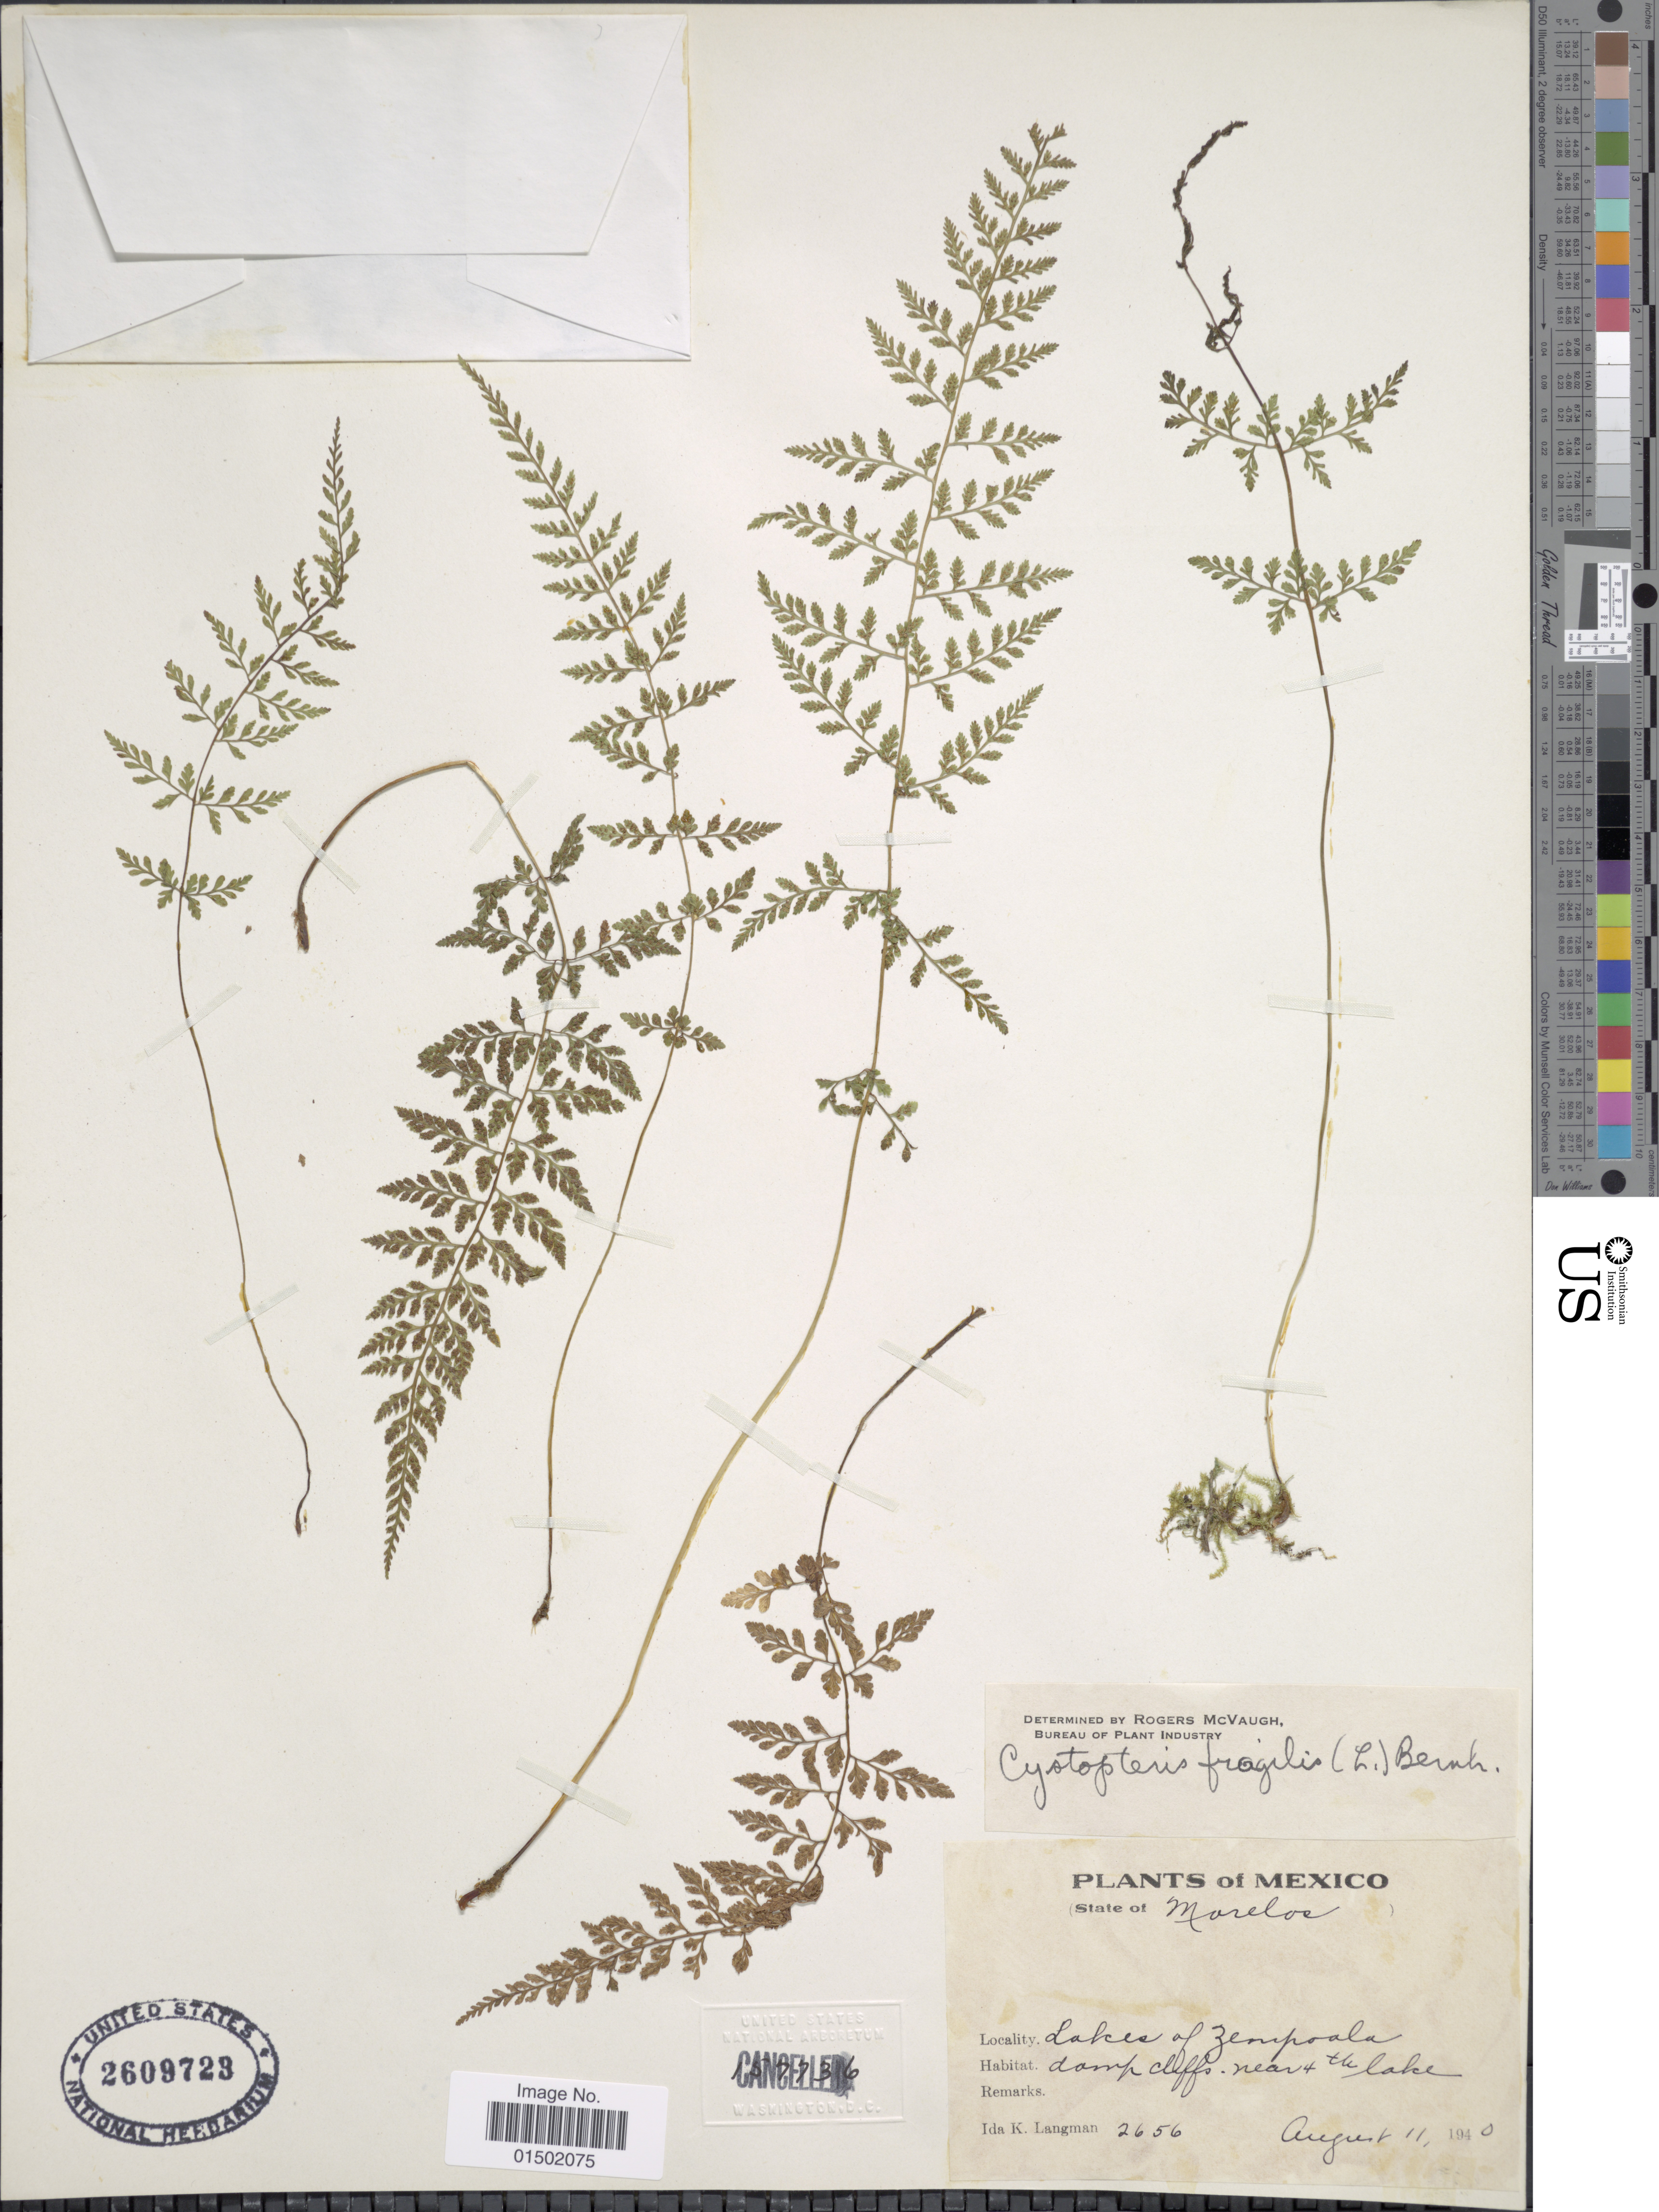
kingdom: Plantae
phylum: Tracheophyta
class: Polypodiopsida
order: Polypodiales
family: Cystopteridaceae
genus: Cystopteris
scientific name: Cystopteris fragilis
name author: (L.) Bernh.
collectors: I. K. Langman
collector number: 2656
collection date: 1940-08-11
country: Mexico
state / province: Morelos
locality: Lakes of Zenipoala. Damp cliffs near 4th lake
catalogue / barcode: US 2609723